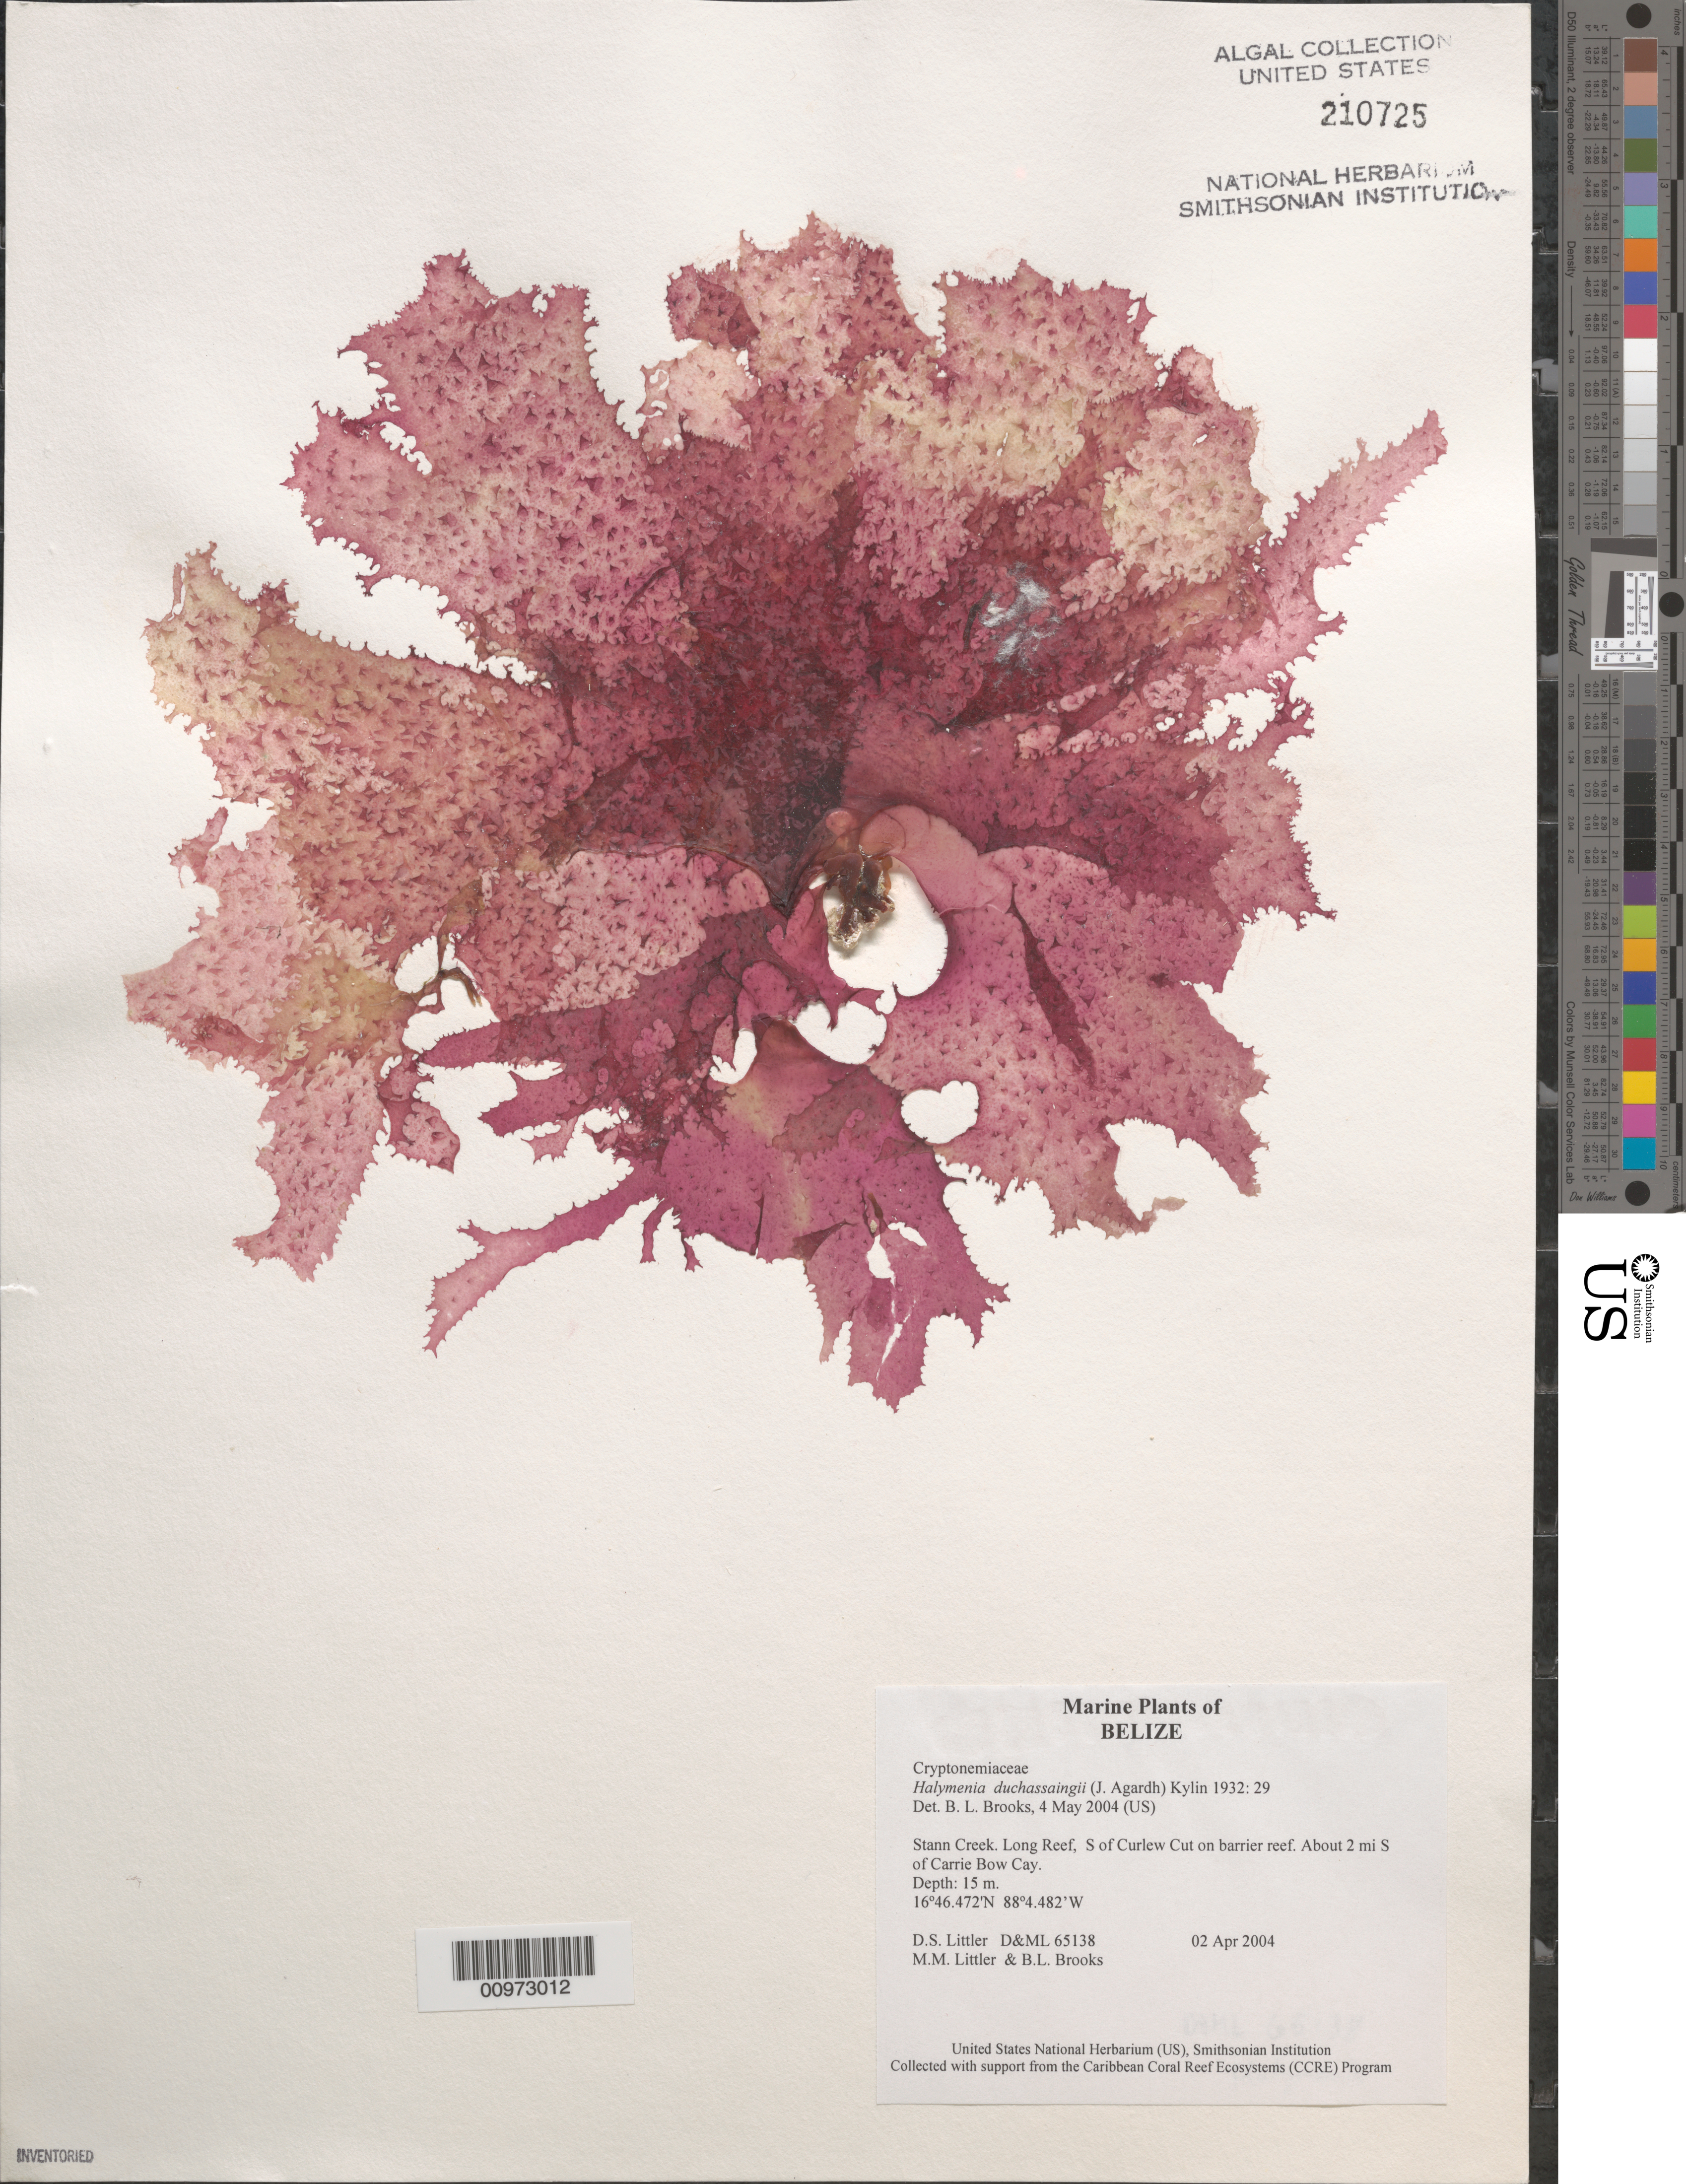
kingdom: Plantae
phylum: Rhodophyta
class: Florideophyceae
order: Halymeniales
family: Halymeniaceae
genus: Halymenia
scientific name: Halymenia duchassaignii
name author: (J. Agardh) Kylin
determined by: Brooks, B. L., (BOT), Smithsonian Institution - National Museum of Natural History (UNITED STATES)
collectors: D. S. Littler, M. M. Littler & B. Brooks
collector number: D&ML 65138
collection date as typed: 02 Apr 2004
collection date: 2004-04-02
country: Belize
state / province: Stann Creek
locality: Long Reef, south of Curlew Cut on barrier reef, ca. 2 miles south of Carrie Bow Cay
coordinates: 16 46.472'N, 88 4.482'W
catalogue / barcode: US 210725